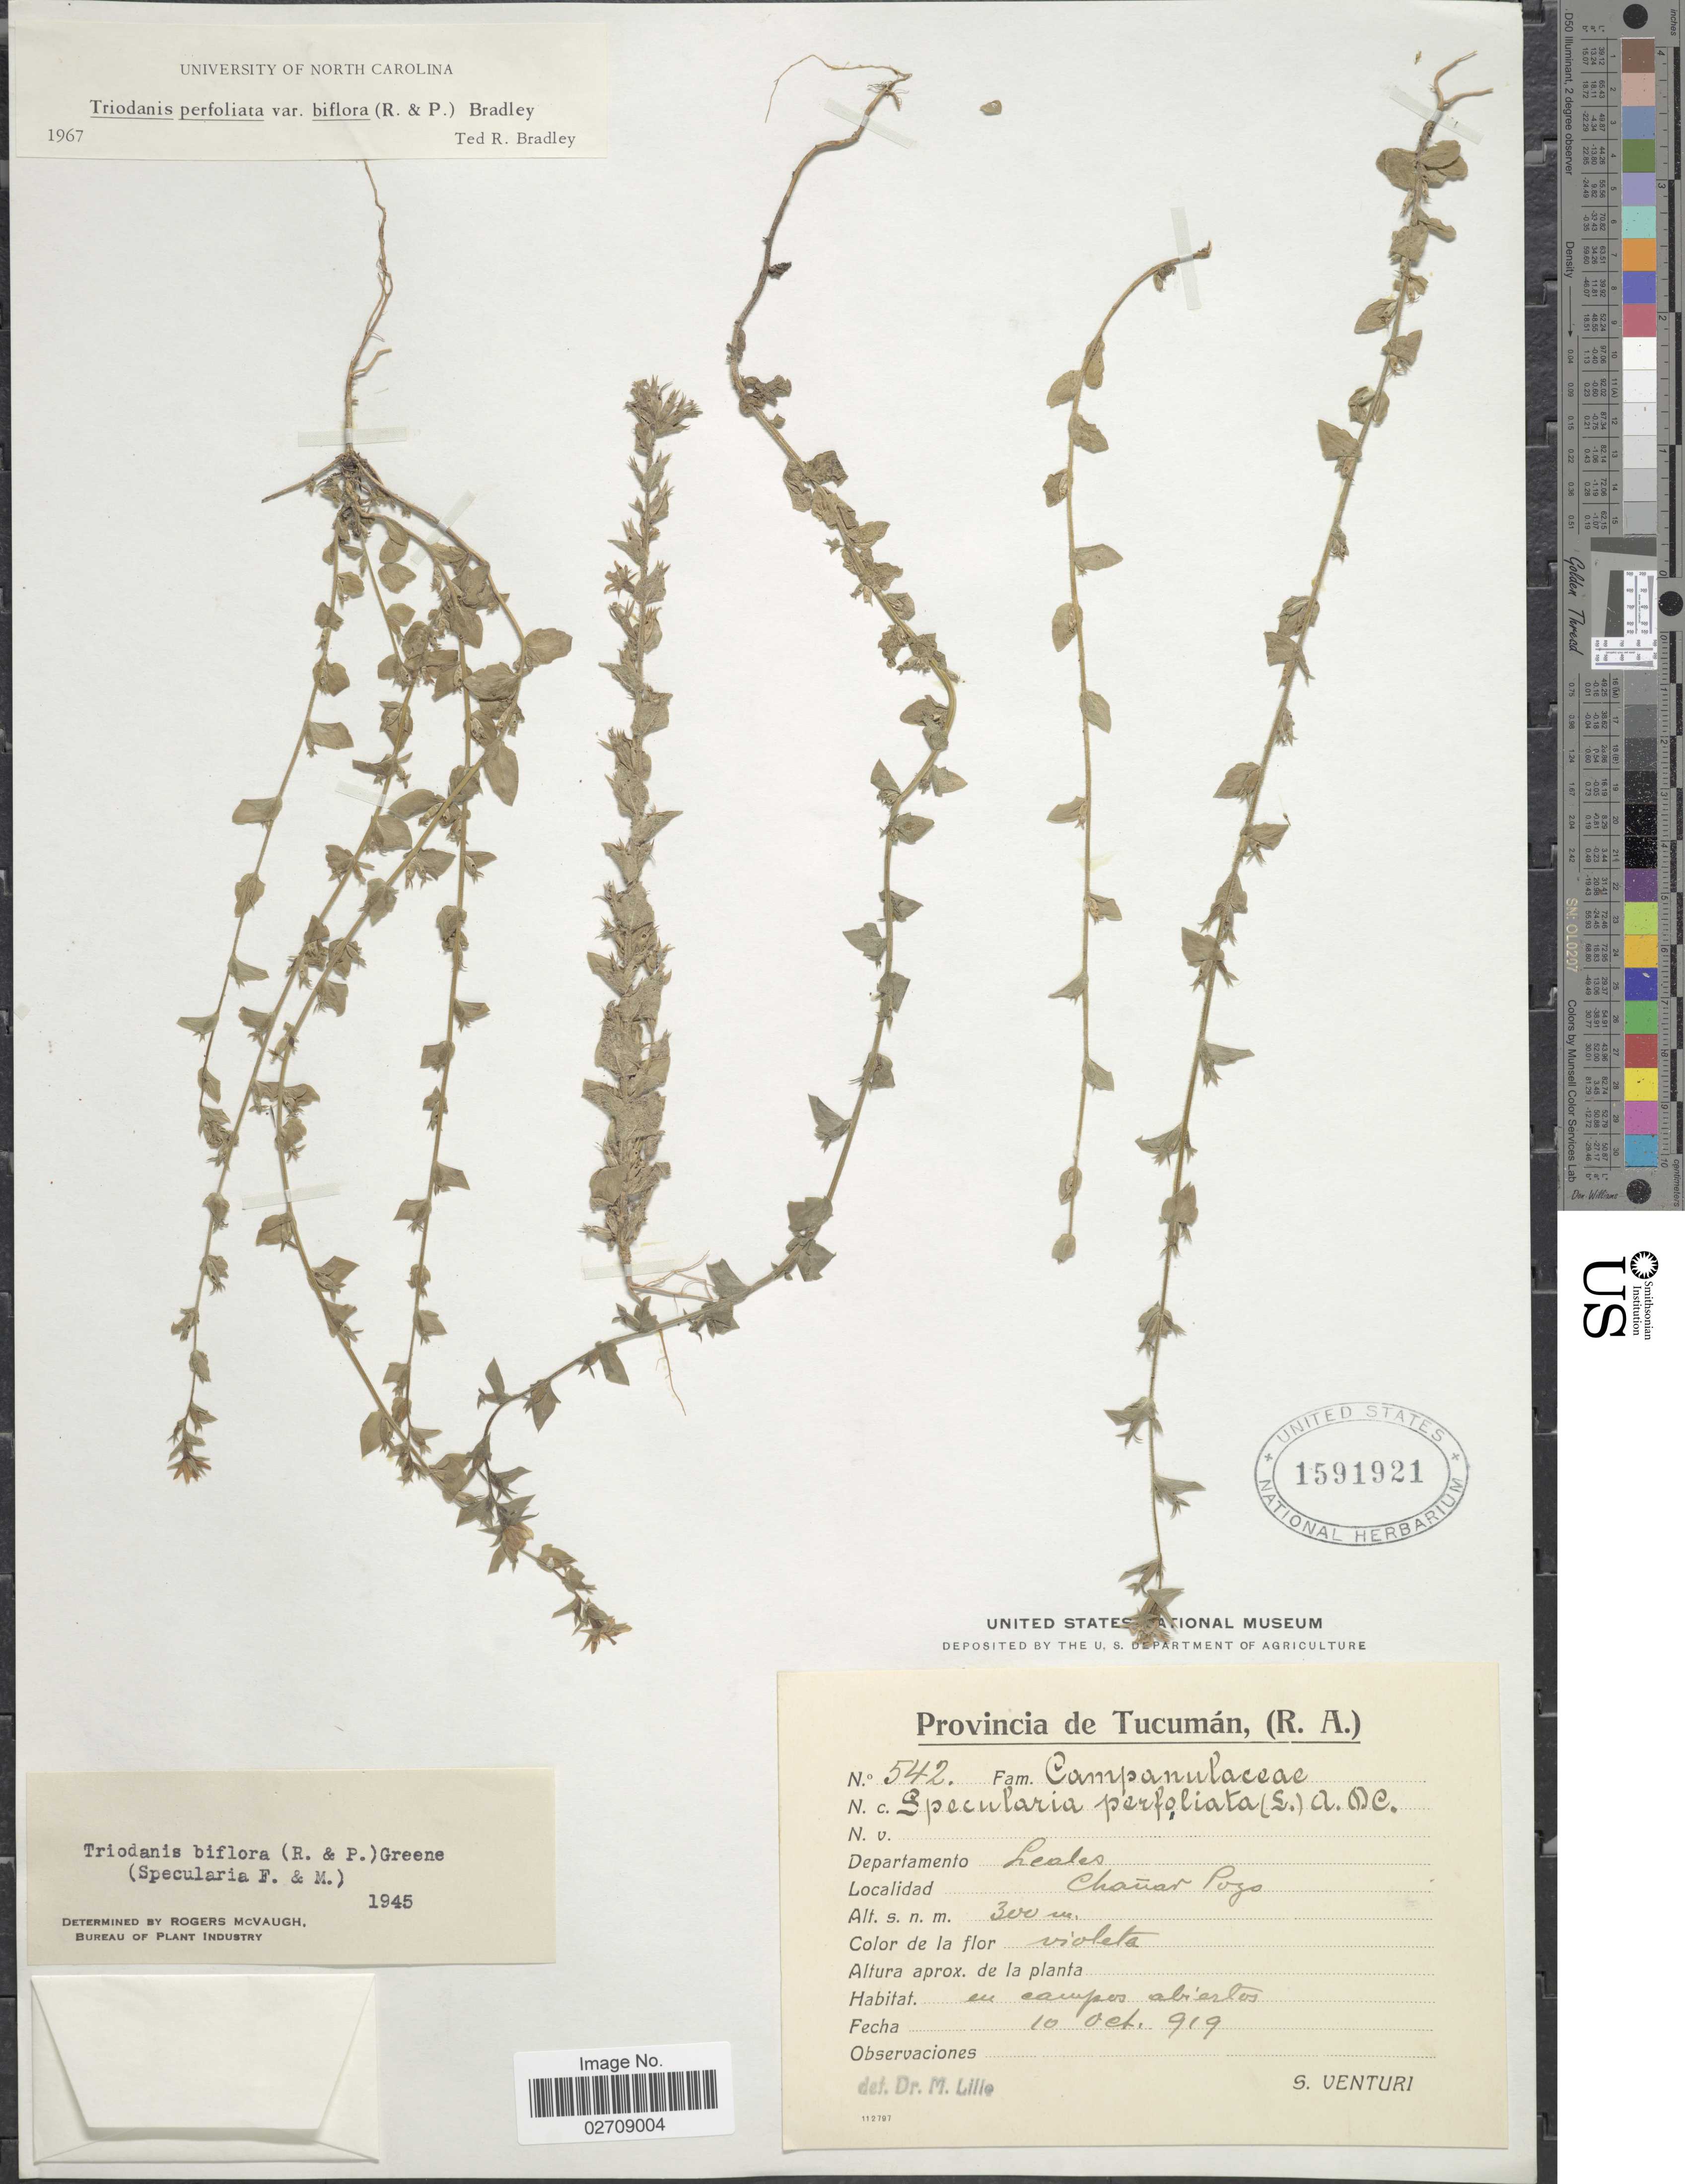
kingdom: Plantae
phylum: Tracheophyta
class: Magnoliopsida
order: Asterales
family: Campanulaceae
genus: Triodanis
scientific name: Triodanis perfoliata var. biflora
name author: (Ruiz & Pav.) Bradley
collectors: S. Venturi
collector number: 542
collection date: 1919-10-10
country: Argentina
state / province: Tucuman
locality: R.A. Departamento Leales. Chañar Pozo.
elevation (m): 300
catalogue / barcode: US 1591921